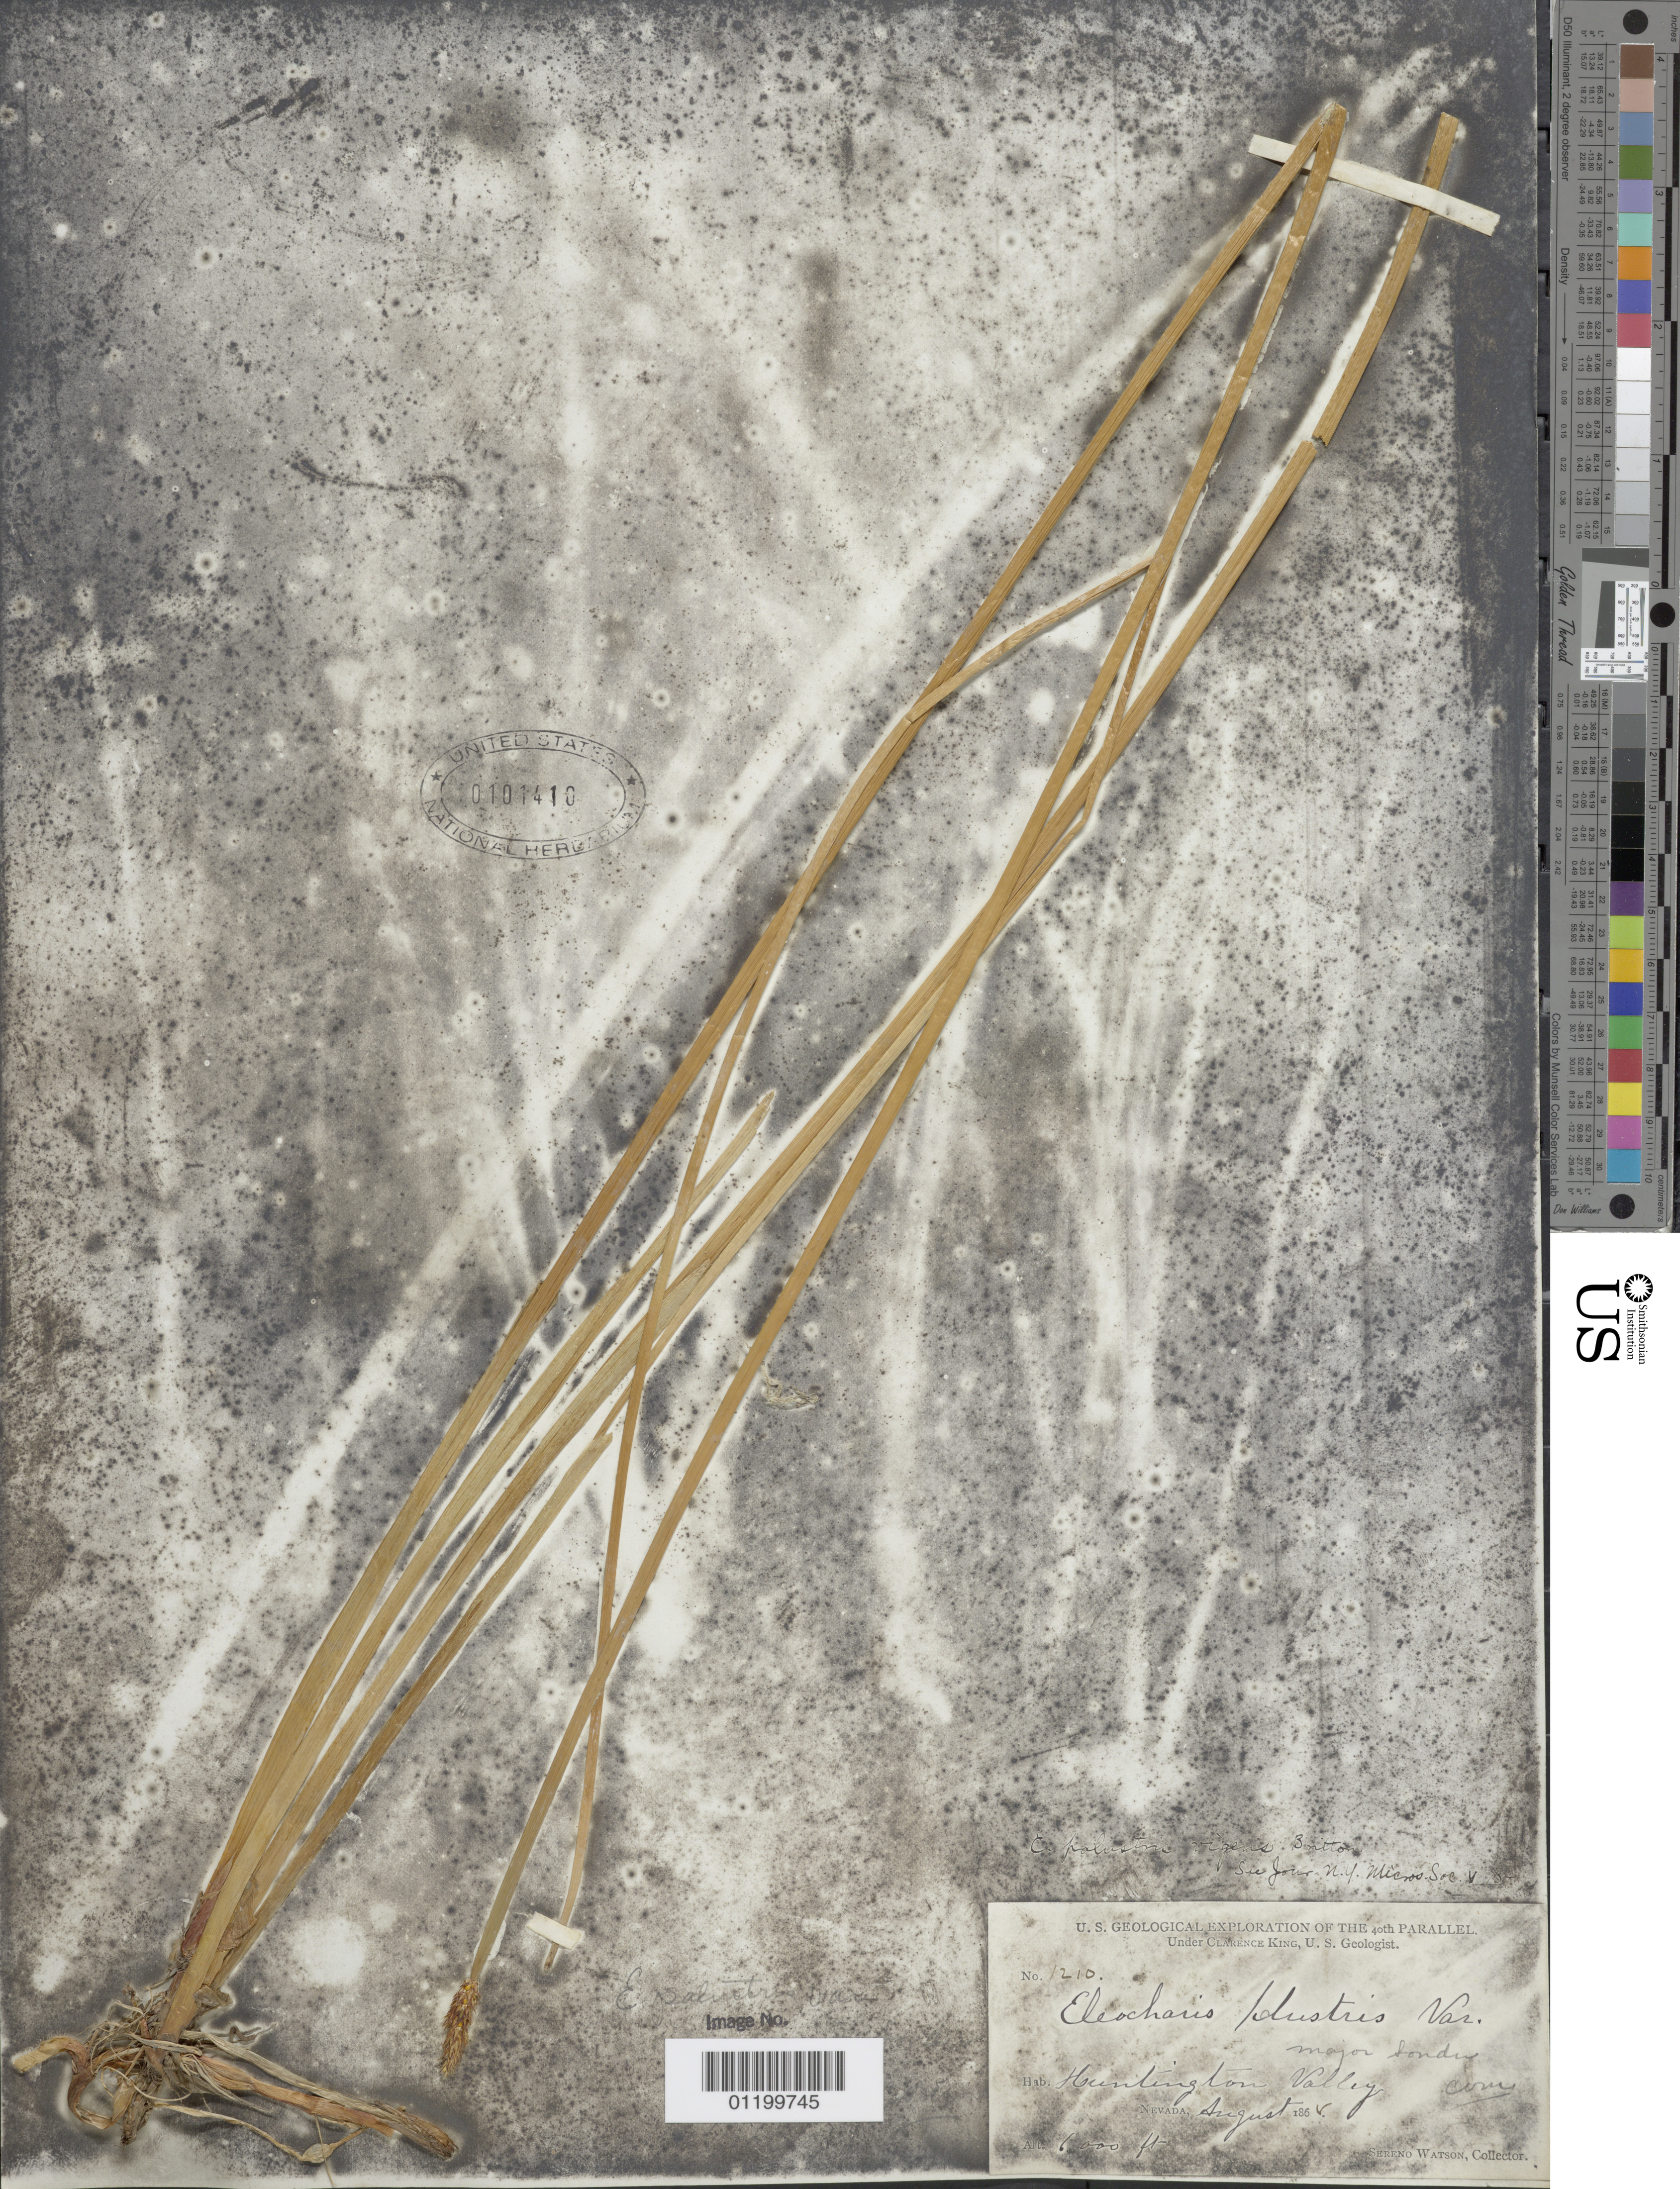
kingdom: Plantae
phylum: Tracheophyta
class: Liliopsida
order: Poales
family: Cyperaceae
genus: Eleocharis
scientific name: Eleocharis palustris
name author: (L.) Roem. & Schult.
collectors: S. Watson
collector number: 1210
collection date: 1868-08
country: United States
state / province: Nevada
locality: Huntington Valley.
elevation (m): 1829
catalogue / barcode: US 101410